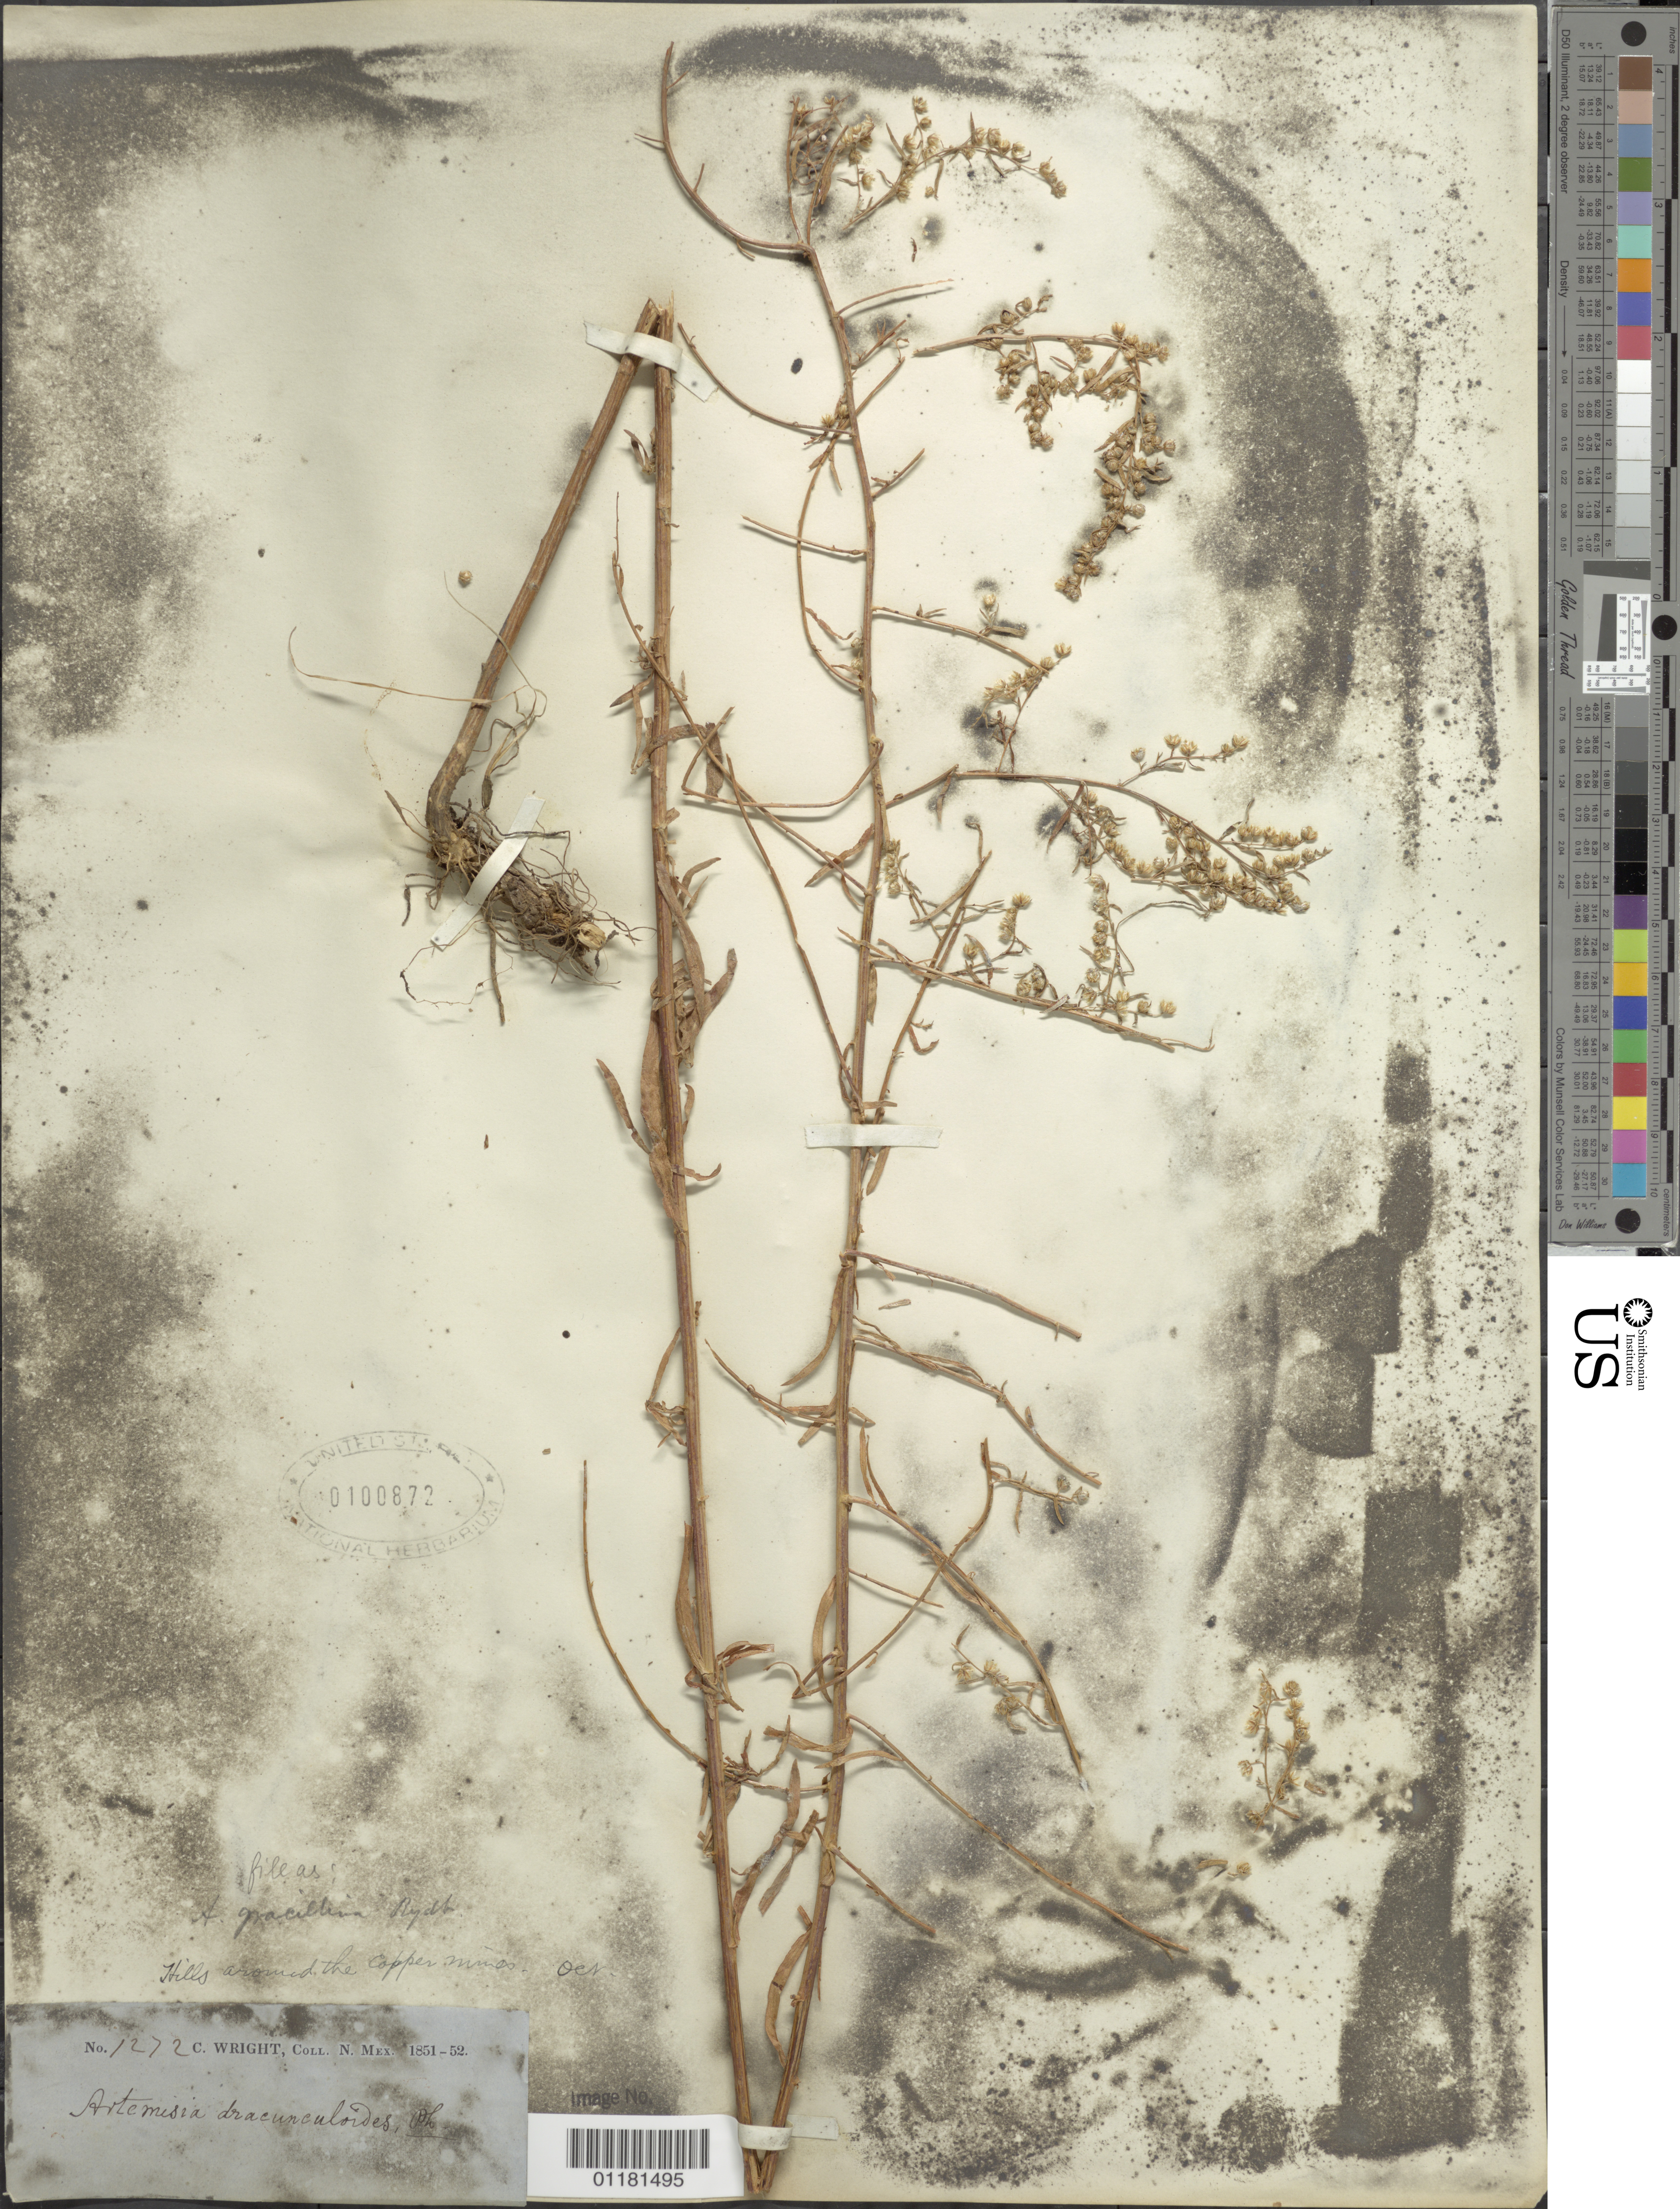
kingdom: Plantae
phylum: Tracheophyta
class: Magnoliopsida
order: Asterales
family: Asteraceae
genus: Artemisia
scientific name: Artemisia gracillima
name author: Rydb.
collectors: C. Wright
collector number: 1272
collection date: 1851/1852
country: United States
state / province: New Mexico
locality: Hills around Copper mines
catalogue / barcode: US 100872